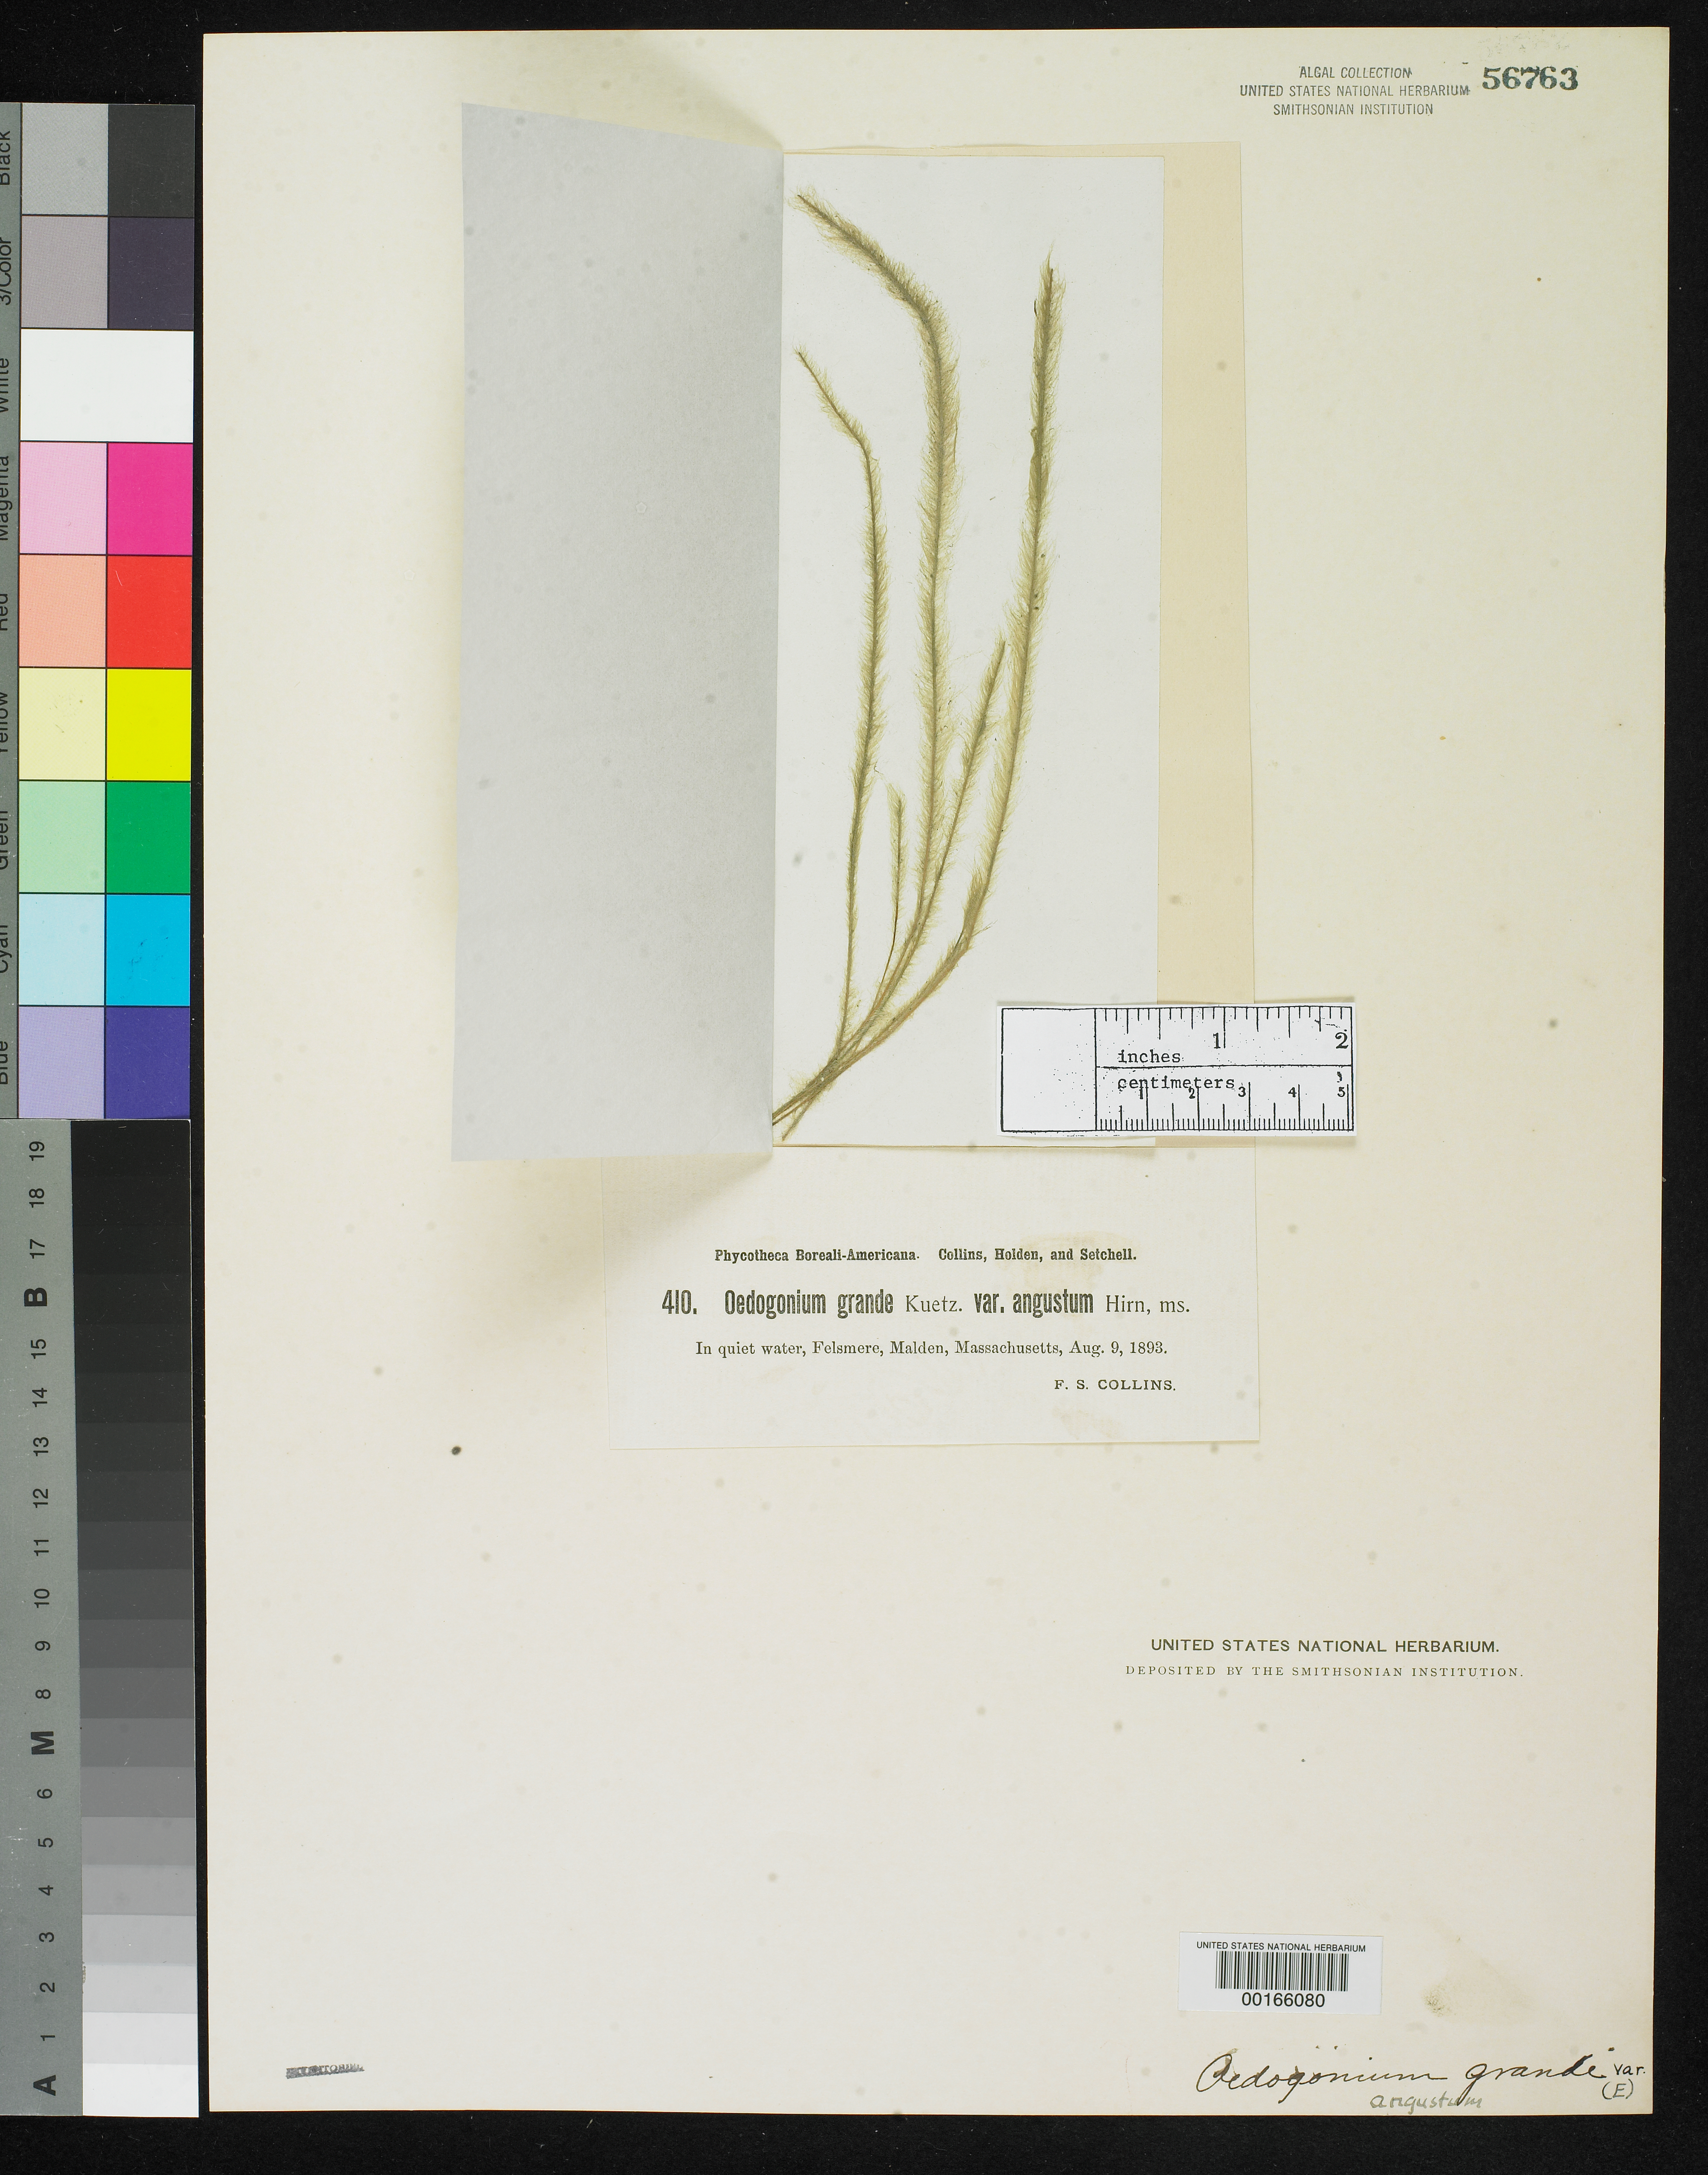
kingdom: Plantae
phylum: Chlorophyta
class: Chlorophyceae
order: Oedogoniales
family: Oedogoniaceae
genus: Oedogonium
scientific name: Oedogonium grande var. angustum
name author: Hirn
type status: Isotype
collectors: F. Collins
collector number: PB-A 410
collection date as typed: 09 Aug 1893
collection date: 1893-08-09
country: United States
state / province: Massachusetts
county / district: Middlesex County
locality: Malden, Felsmere.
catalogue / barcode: US 56763